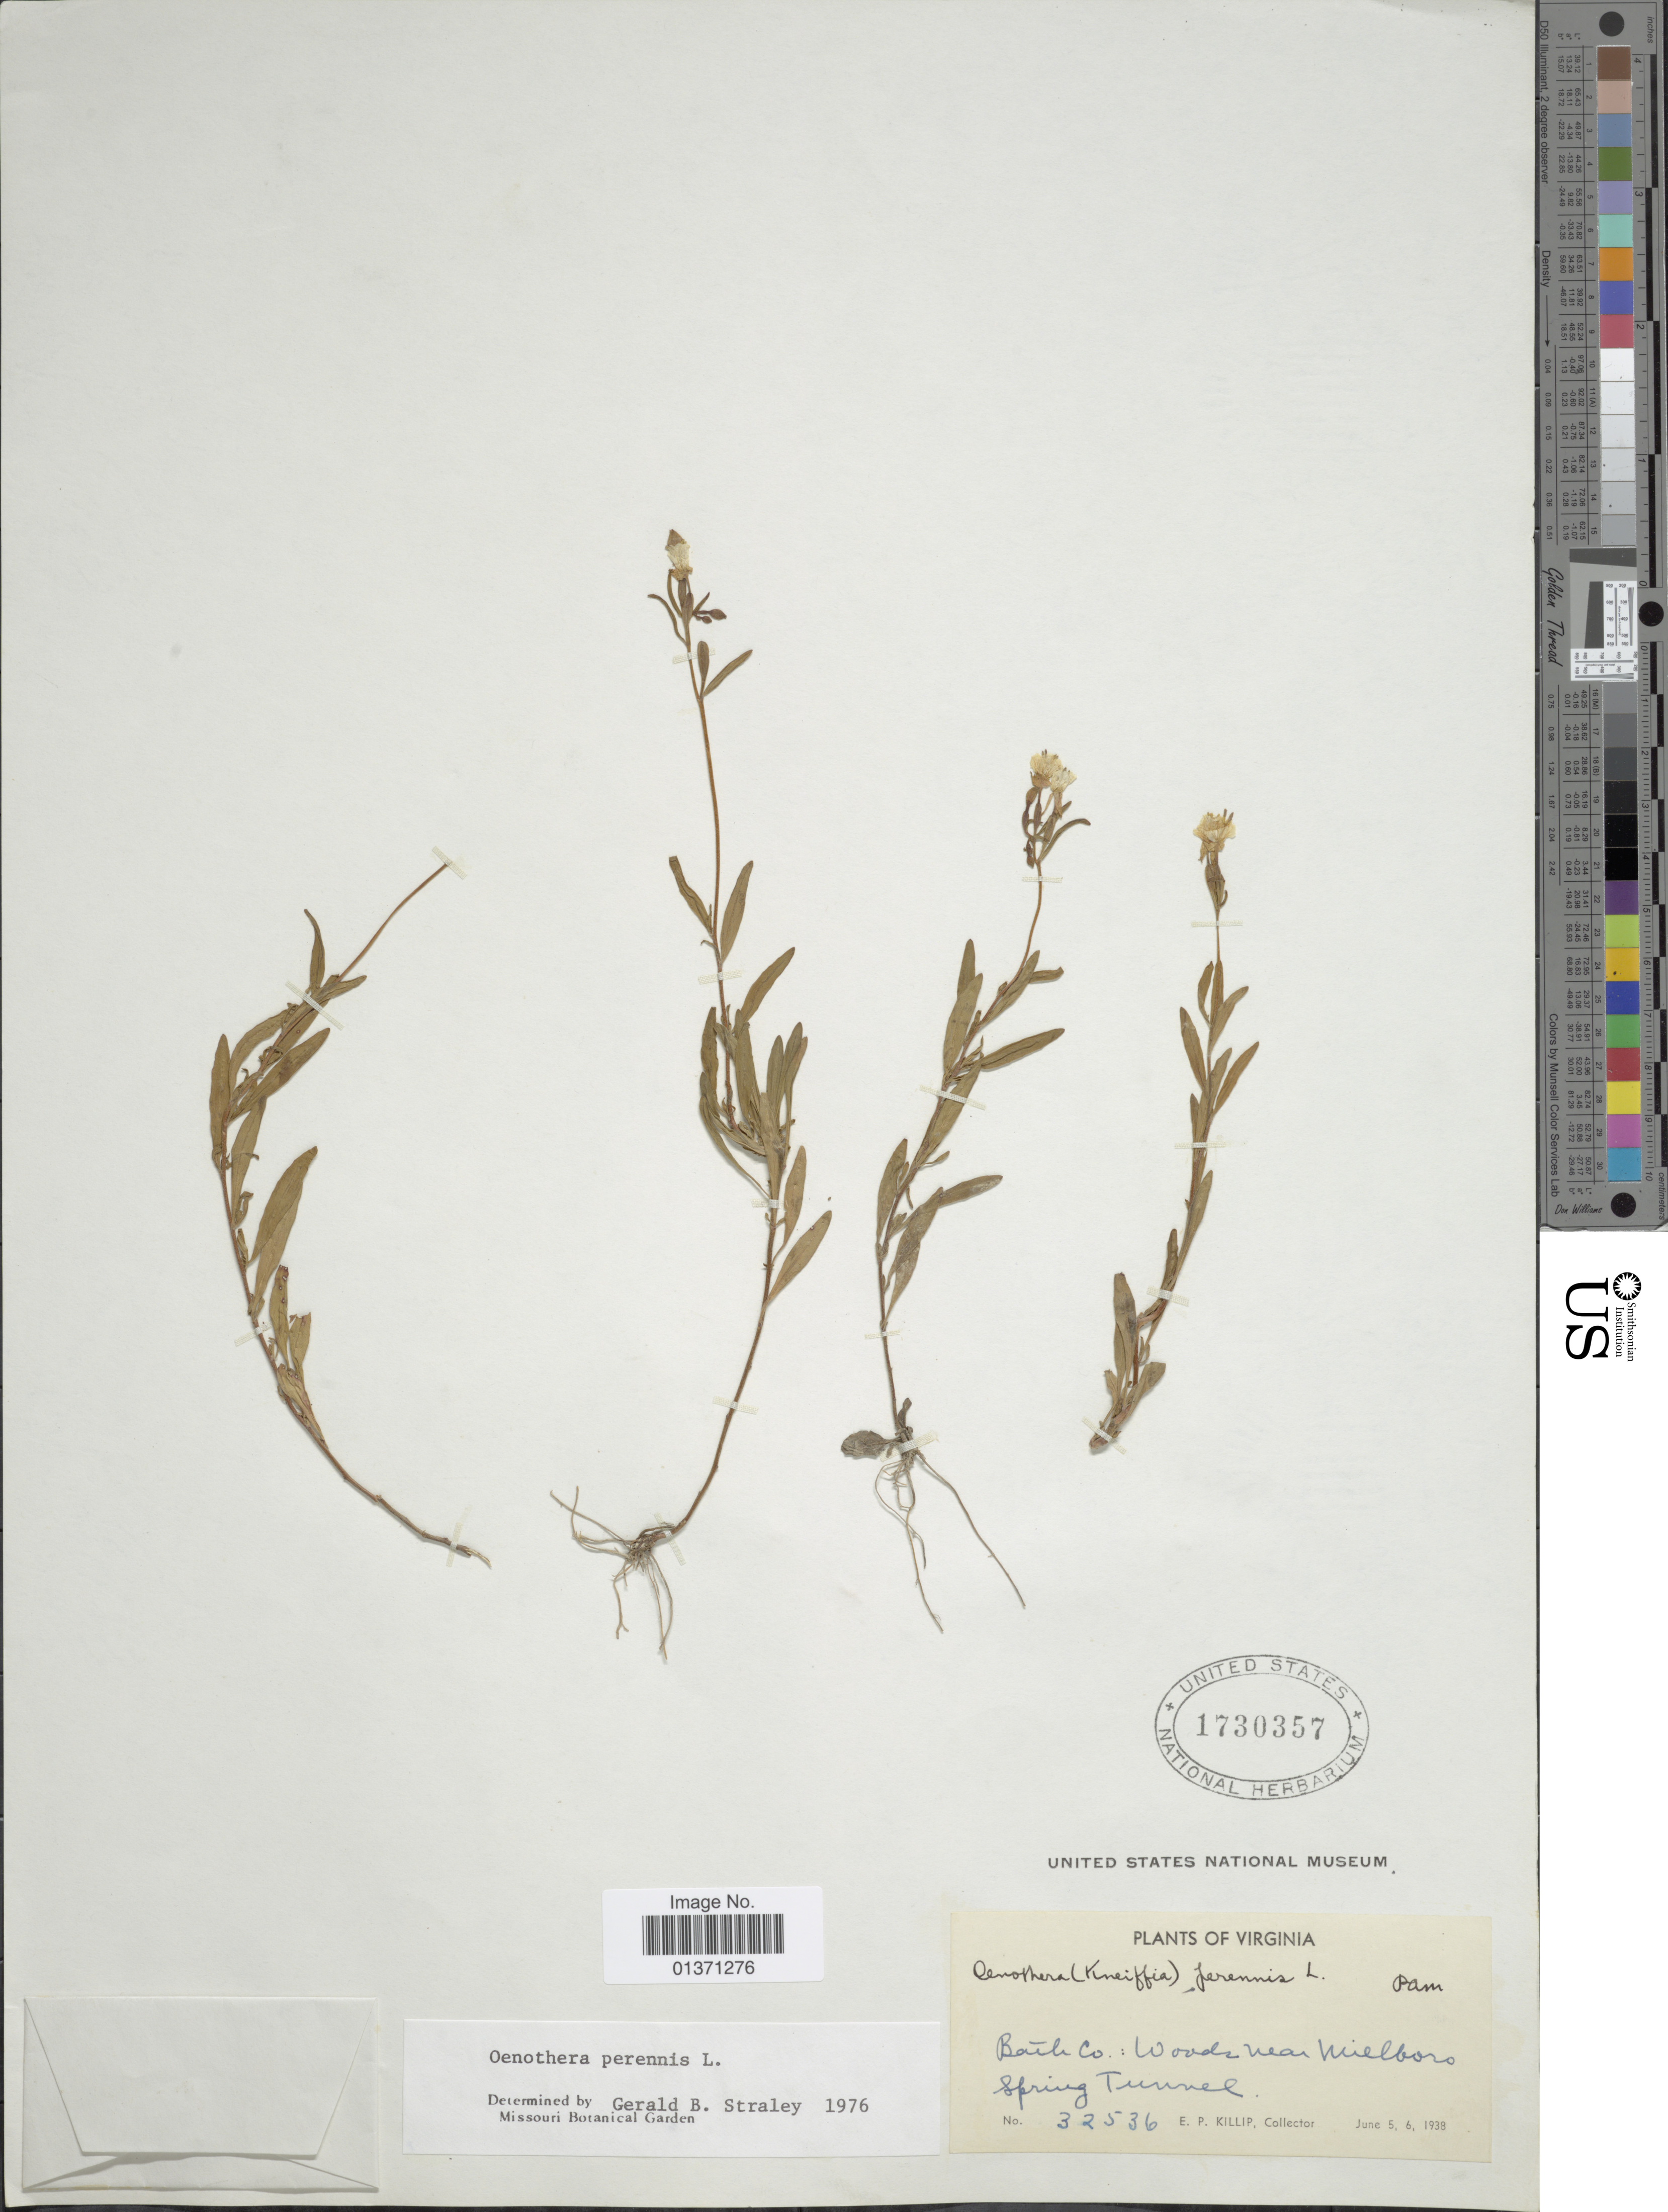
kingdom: Plantae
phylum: Tracheophyta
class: Magnoliopsida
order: Myrtales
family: Onagraceae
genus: Oenothera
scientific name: Oenothera perennis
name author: L.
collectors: E. P. Killip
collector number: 32536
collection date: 1938-06-05/1938-06-06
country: United States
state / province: Virginia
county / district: Bath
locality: Bath Co.: Woods near Millboro Spring Tunnel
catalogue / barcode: US 1730357